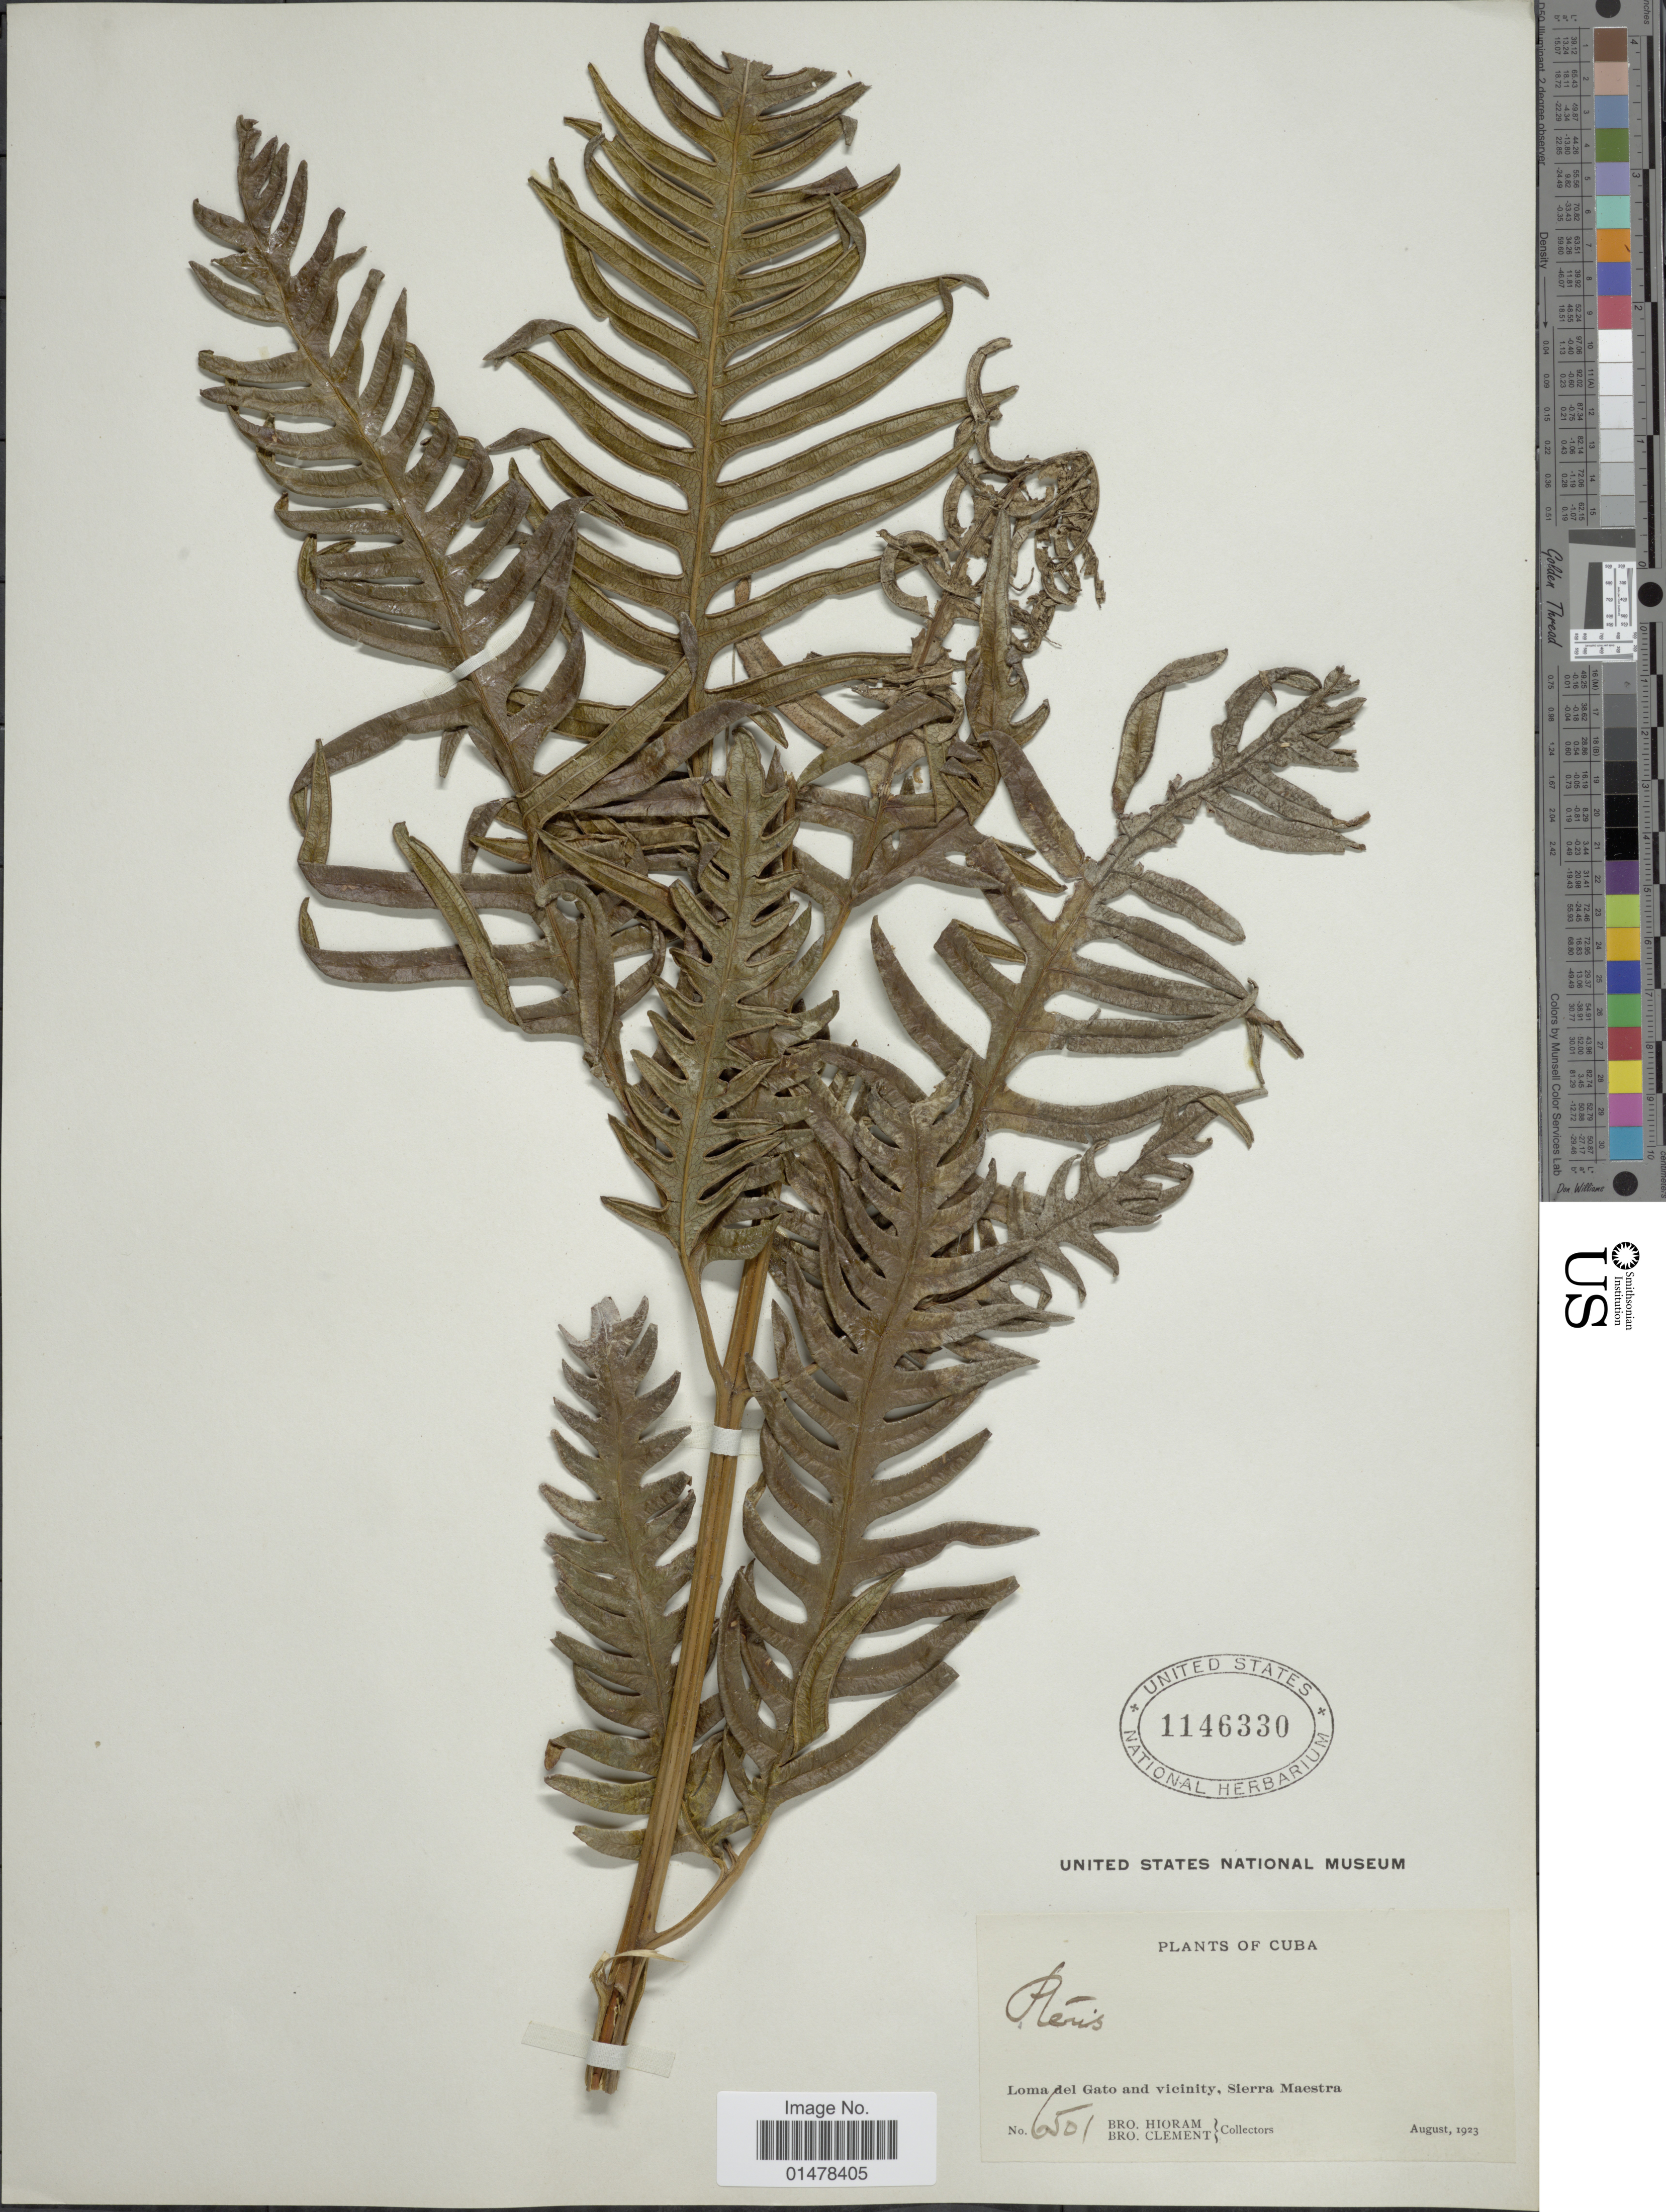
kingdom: Plantae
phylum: Tracheophyta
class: Polypodiopsida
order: Polypodiales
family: Pteridaceae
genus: Pteris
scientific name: Pteris altissima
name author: Poir.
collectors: Bro. Hioram & B. Clement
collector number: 6501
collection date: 1923-08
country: Cuba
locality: PLants of Cuba, Loma del Gato and Vicinity, Sierra Maestra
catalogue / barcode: US 1146330